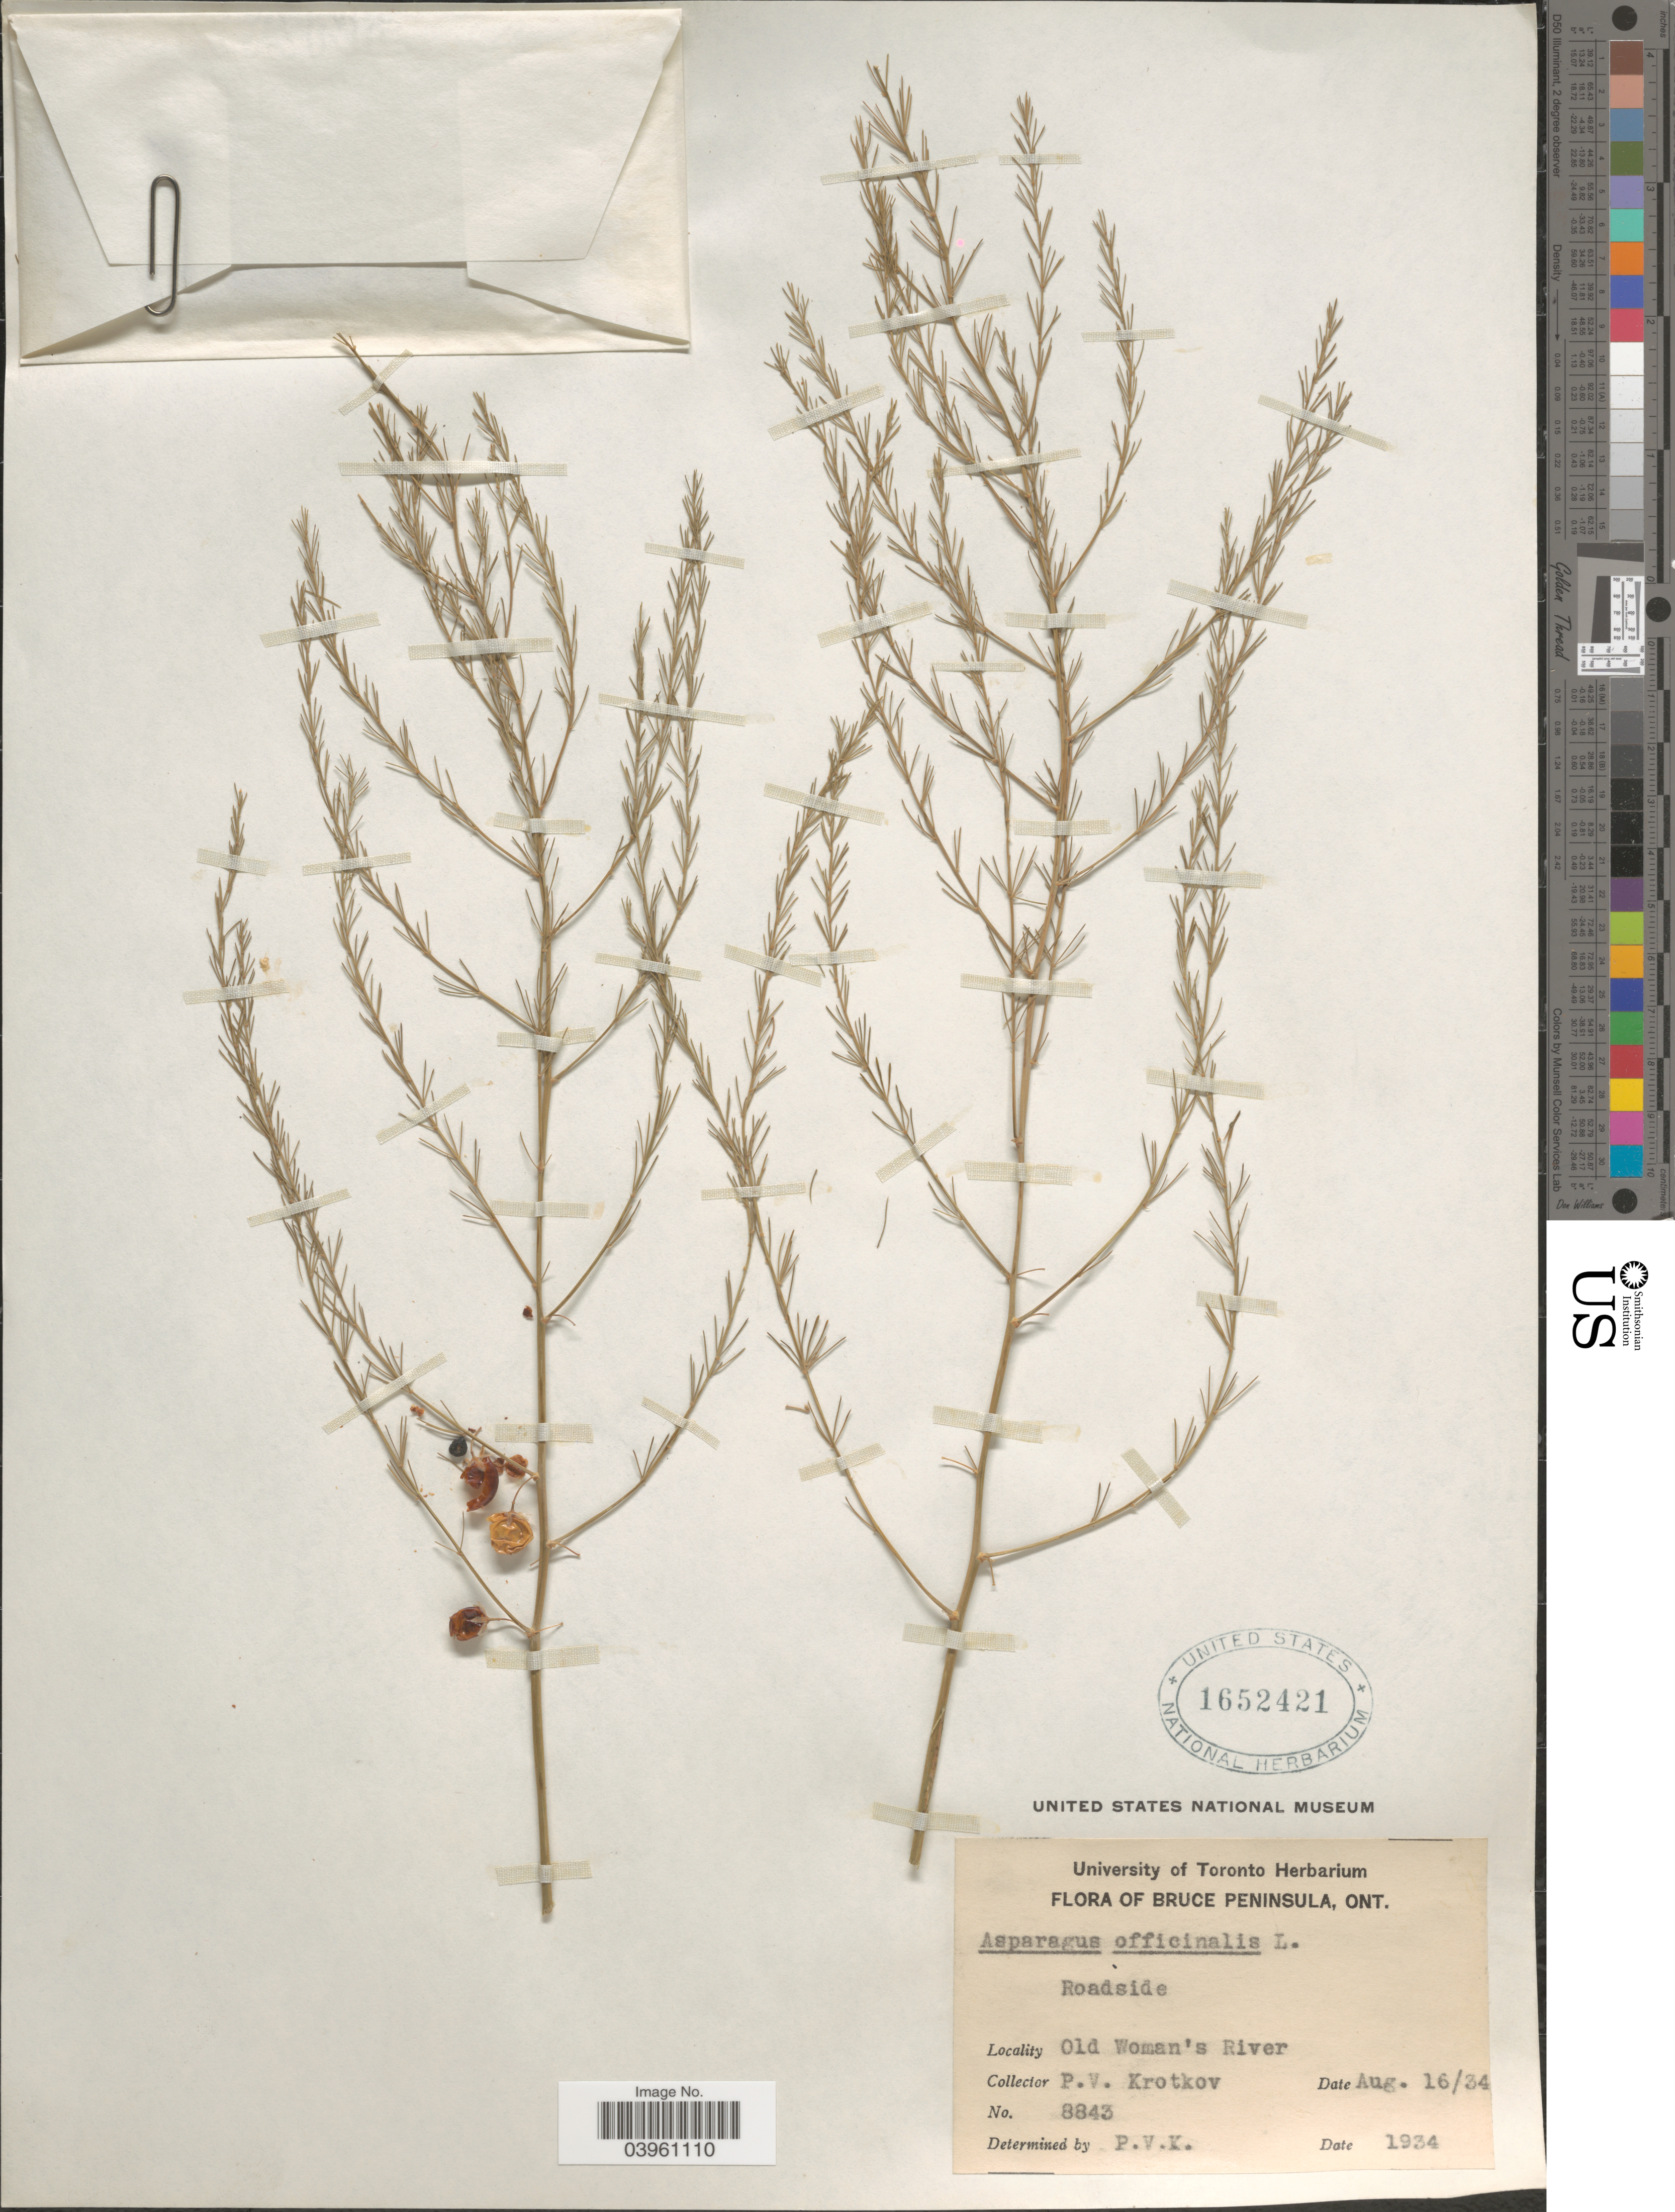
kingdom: Plantae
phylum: Tracheophyta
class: Liliopsida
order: Asparagales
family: Asparagaceae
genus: Asparagus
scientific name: Asparagus officinalis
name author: L.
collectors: P. V. Krotkov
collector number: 8843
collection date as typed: Transcribed d/m/y: 16/8/34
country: Canada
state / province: Ontario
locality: Bruce Peninsula. Old Woman's River.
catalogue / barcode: US 1652421